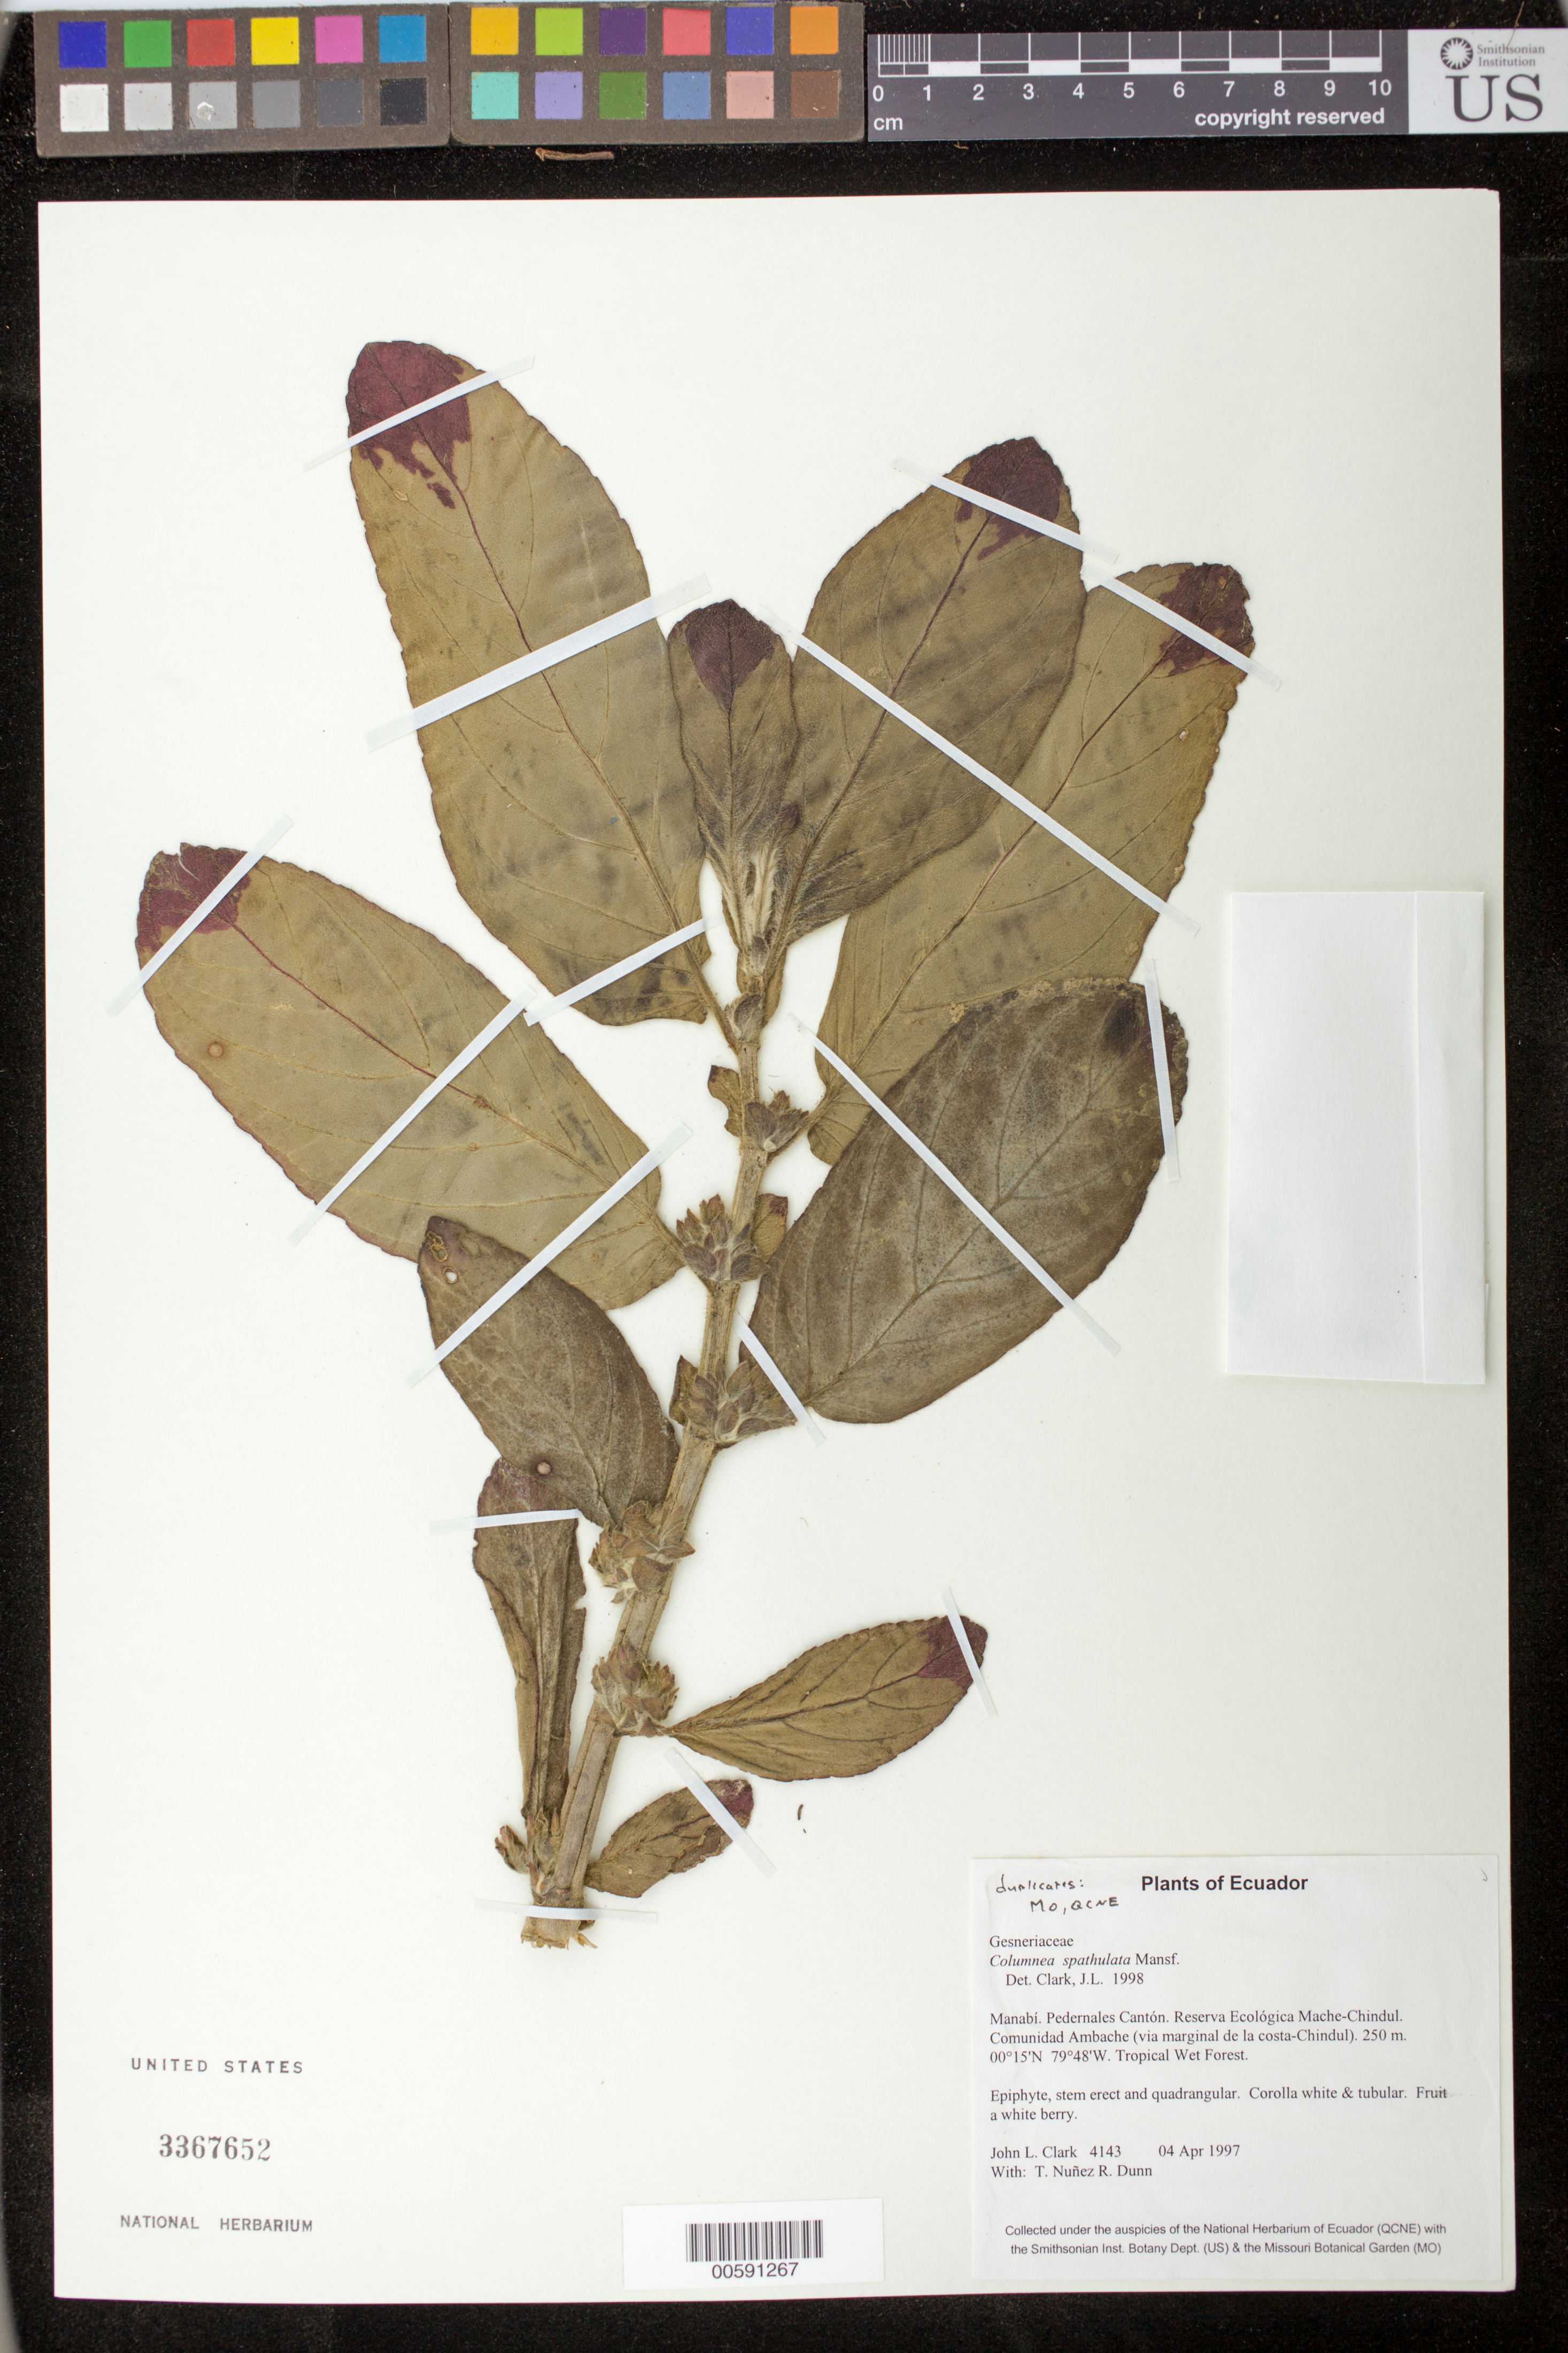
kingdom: Plantae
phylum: Tracheophyta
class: Magnoliopsida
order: Lamiales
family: Gesneriaceae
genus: Columnea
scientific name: Columnea spathulata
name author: Mansf.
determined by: Clark, J. L., (SEL), The Marie Selby Botanical Garden (UNITED STATES)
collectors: J. L. Clark, R. Dunn, T. Núñez & C. Robles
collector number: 4143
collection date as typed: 04 Apr 1997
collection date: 1997-04-04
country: Ecuador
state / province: Manabí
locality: Pedernales Cantón. Reserva Ecológica Mache-Chindul. Comunidad Ambache (via marginal de la costa-Chindul).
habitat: Tropical Wet Forest.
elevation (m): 250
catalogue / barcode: US 3367652